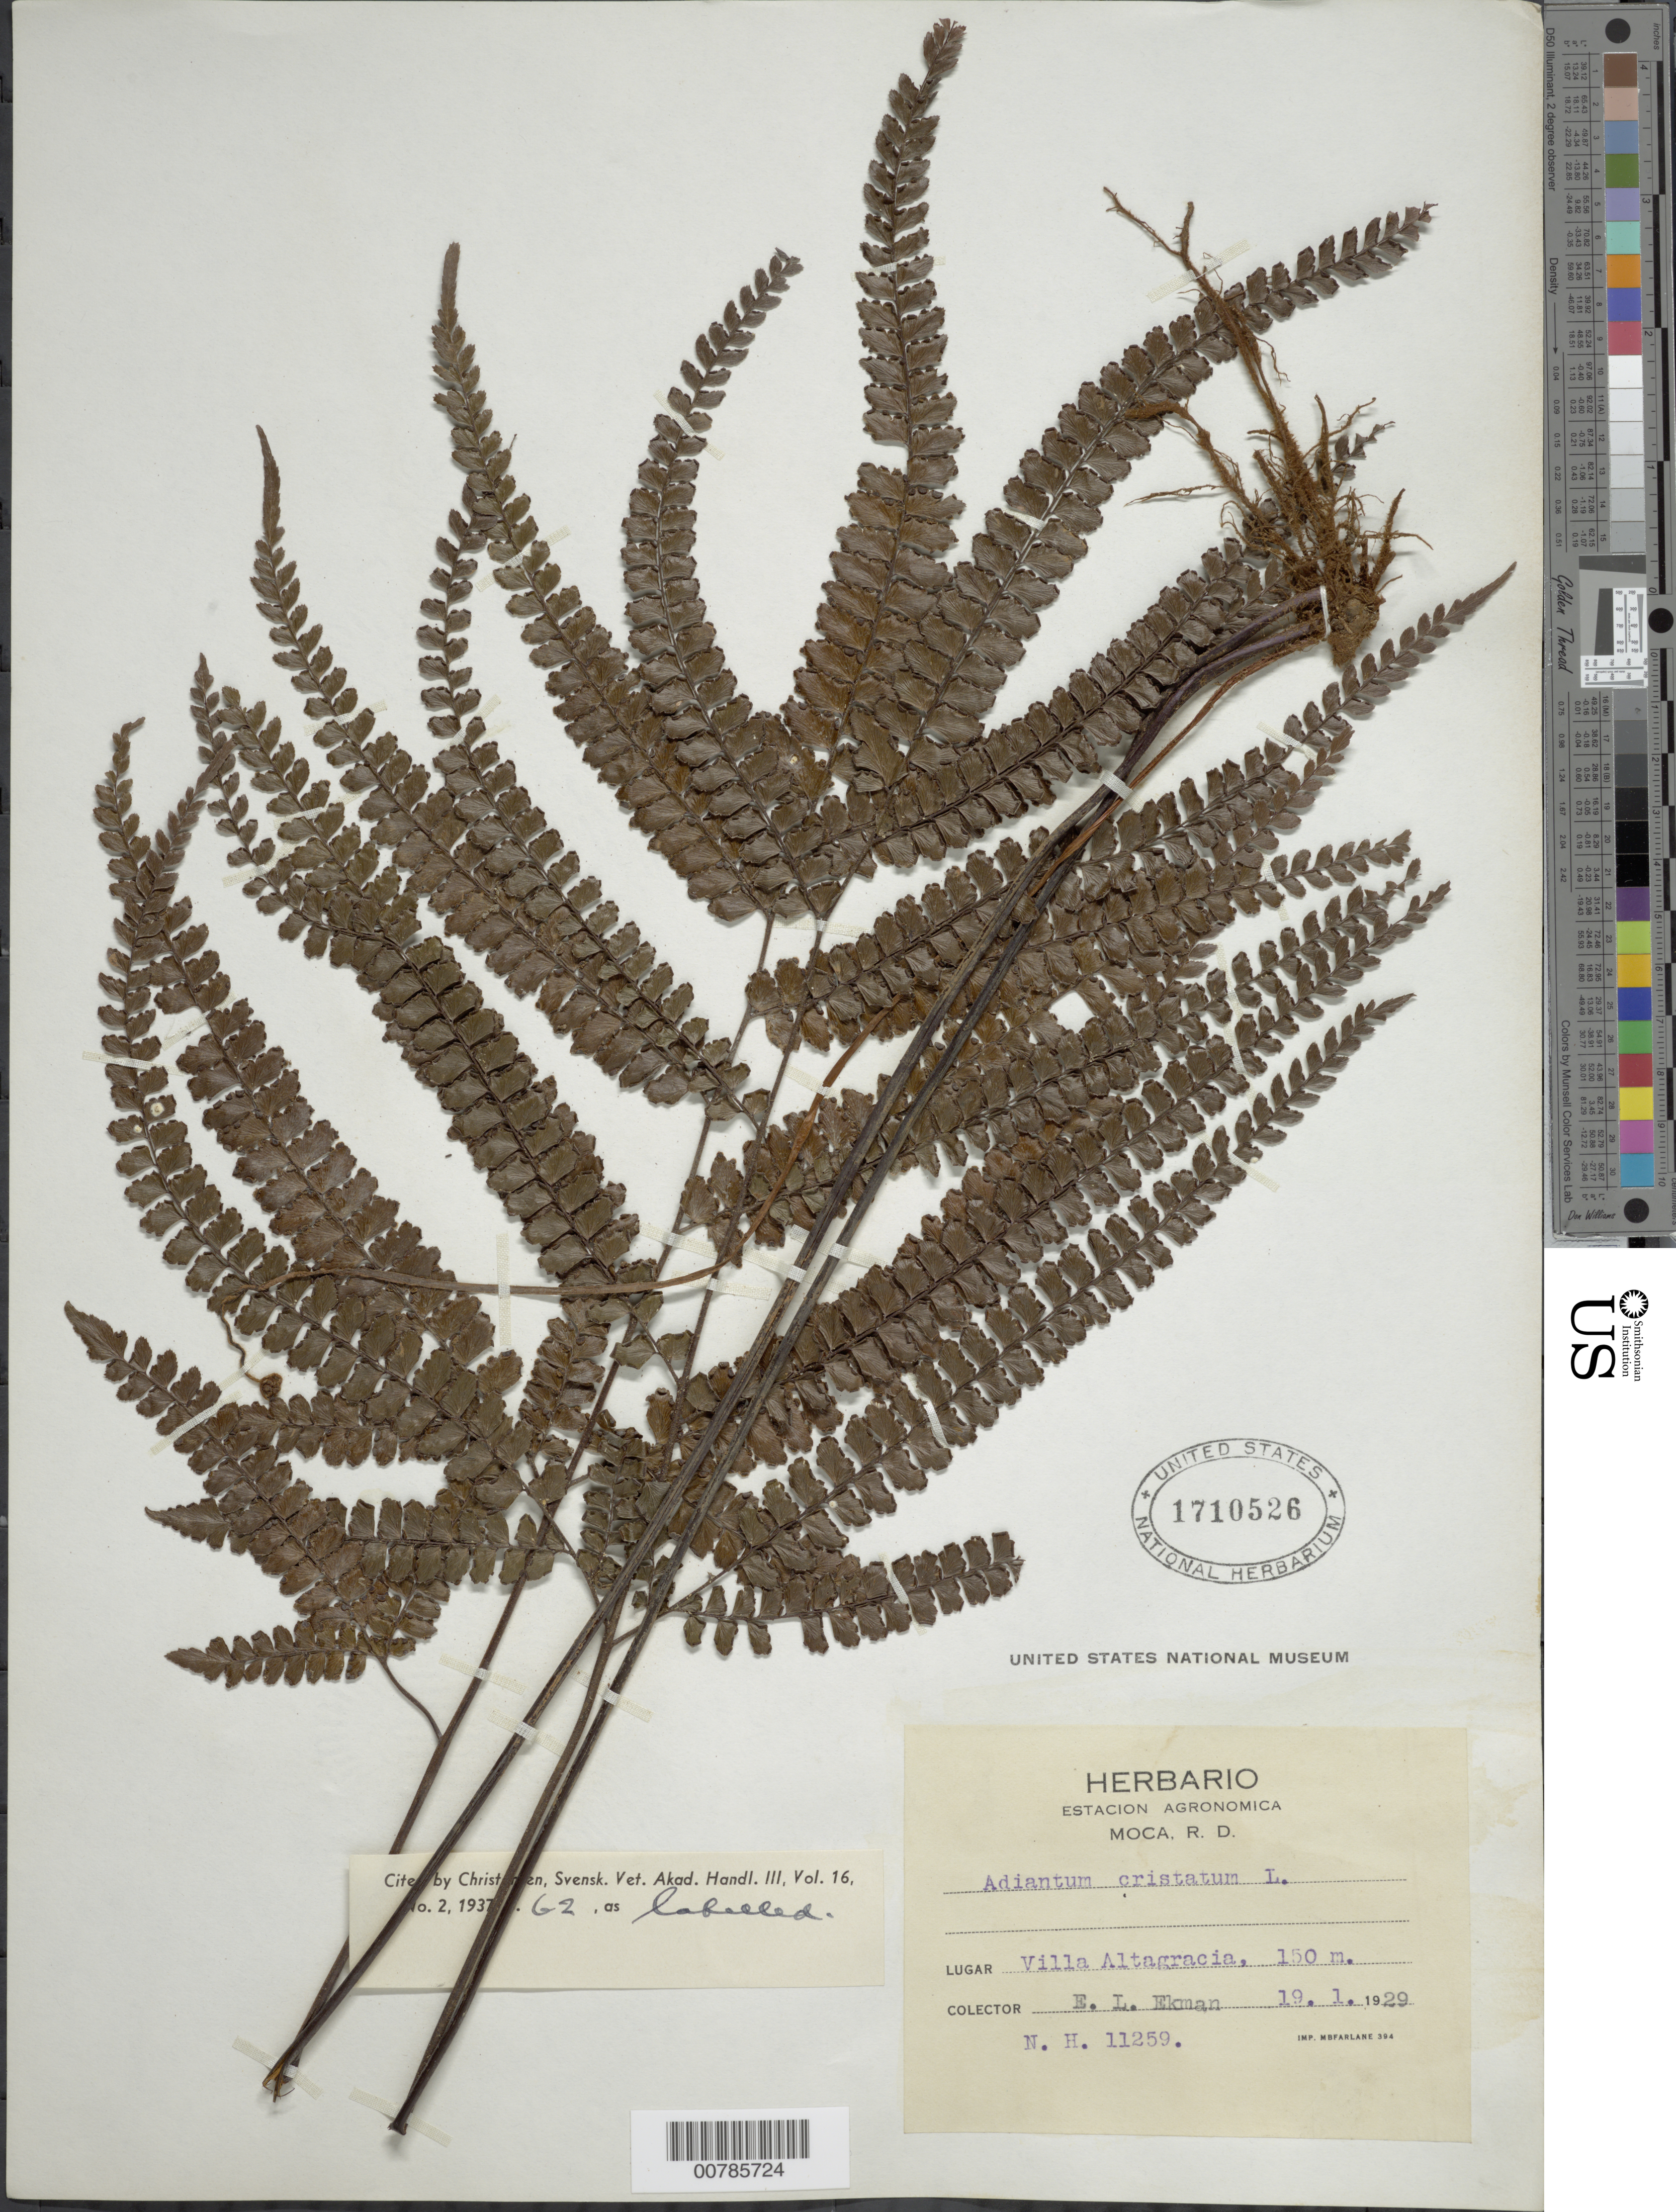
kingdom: Plantae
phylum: Tracheophyta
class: Polypodiopsida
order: Polypodiales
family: Pteridaceae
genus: Adiantum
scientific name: Adiantum pyramidale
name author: (L.) Willd.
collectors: E. L. Ekman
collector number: H 11259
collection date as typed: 19 Jan 1929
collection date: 1929-01-19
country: Dominican Republic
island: Hispaniola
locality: Villa Altagracia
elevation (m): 150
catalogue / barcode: US 1710526